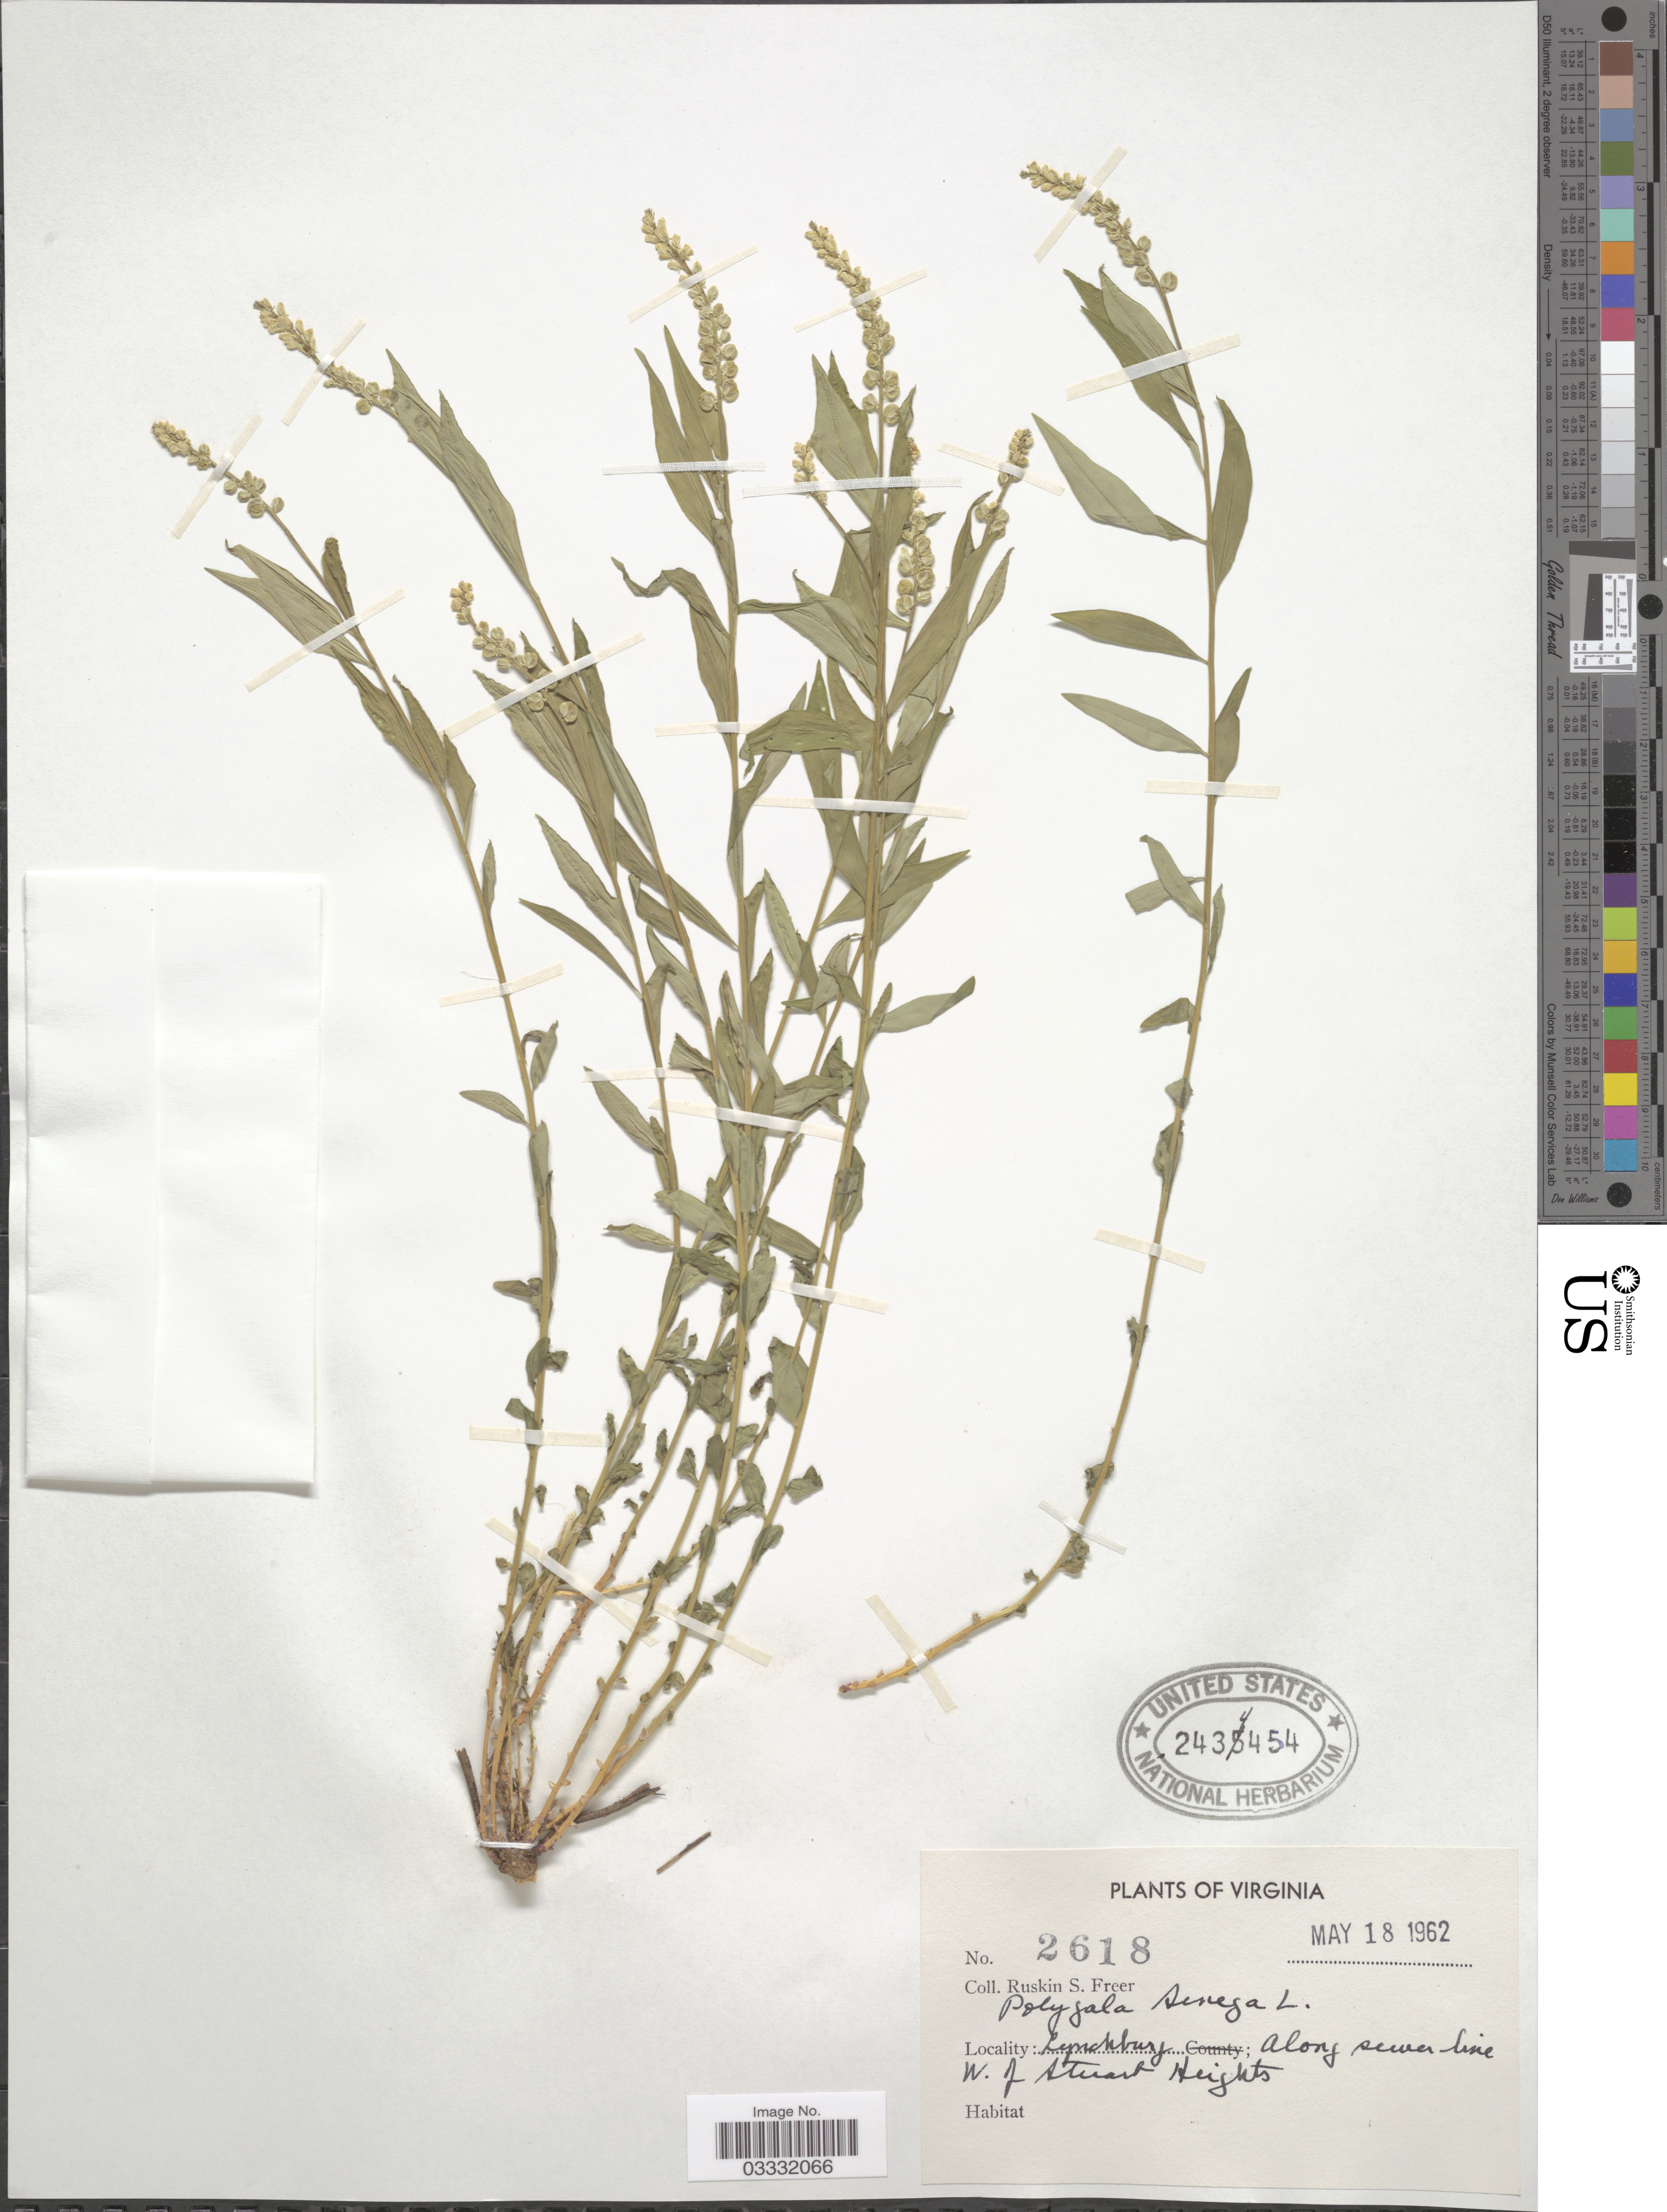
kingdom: Plantae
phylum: Tracheophyta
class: Magnoliopsida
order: Fabales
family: Polygalaceae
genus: Polygala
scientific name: Polygala senega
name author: L.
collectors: R. Freer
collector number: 2618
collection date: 1962-05-18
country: United States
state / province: Virginia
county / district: City of Lynchburg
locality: Lynchburg; Along sewer line W. of Stuart Heights.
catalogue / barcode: US 2434454